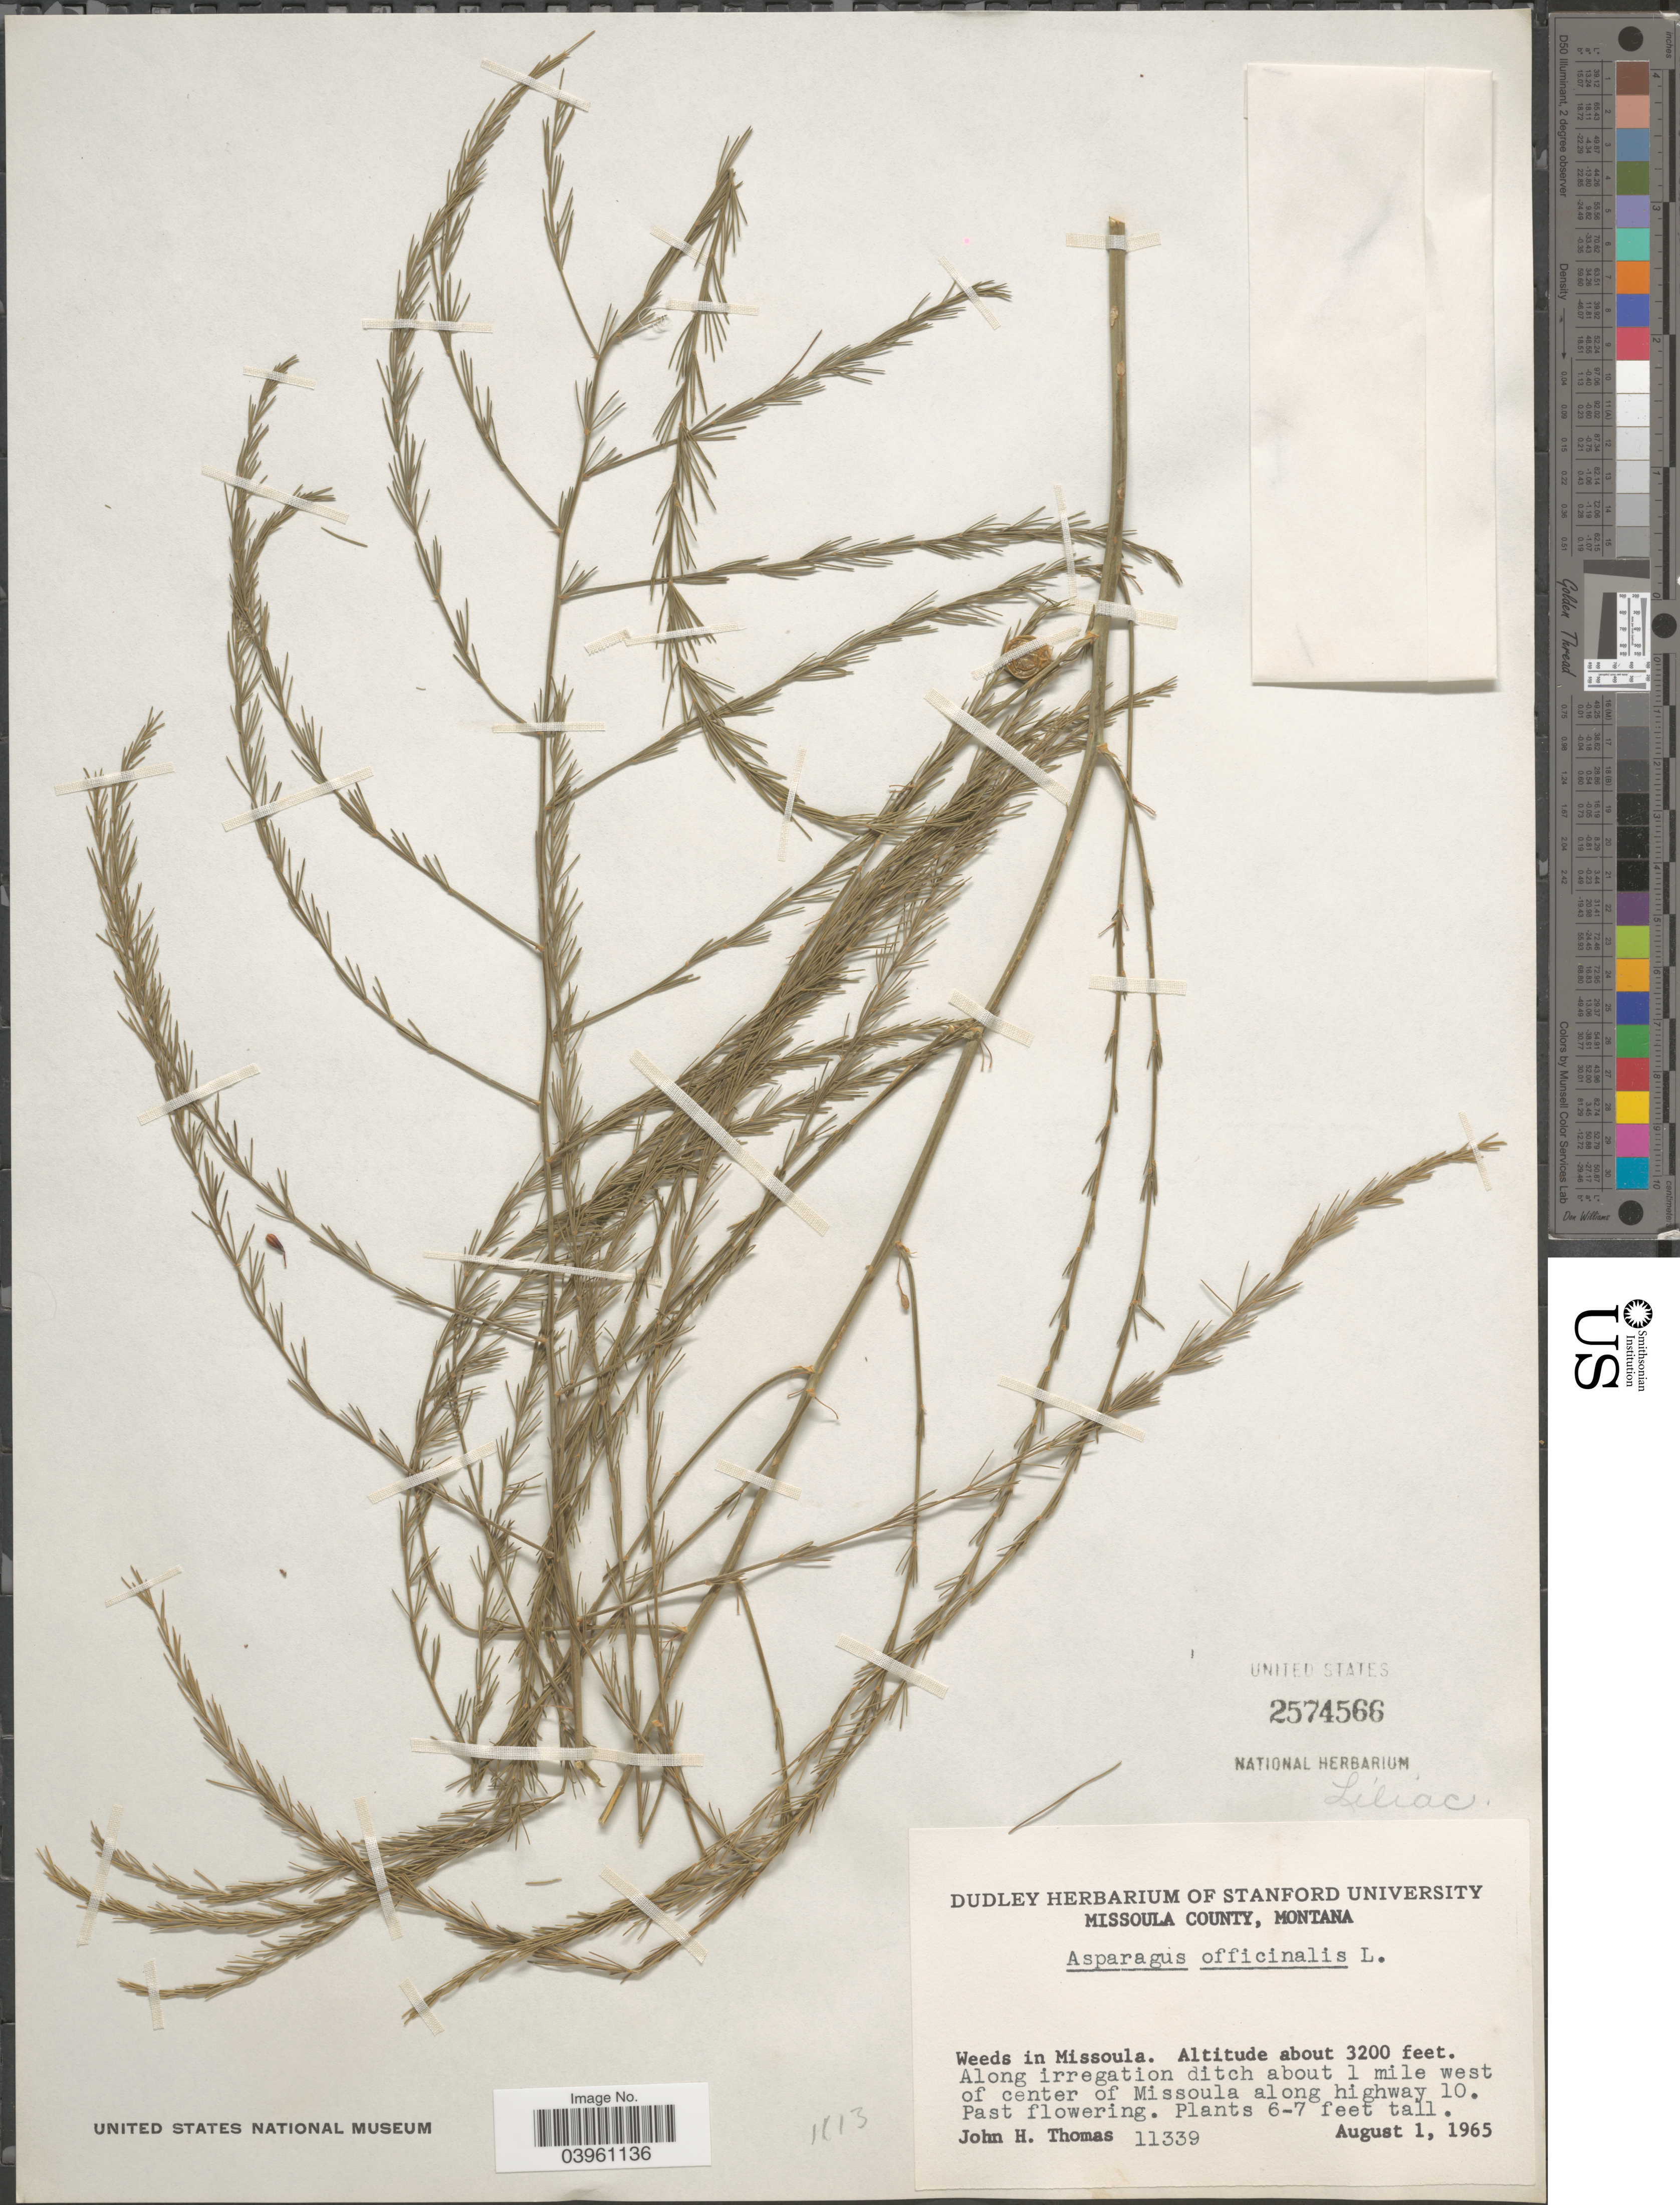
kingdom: Plantae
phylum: Tracheophyta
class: Liliopsida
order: Asparagales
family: Asparagaceae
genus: Asparagus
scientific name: Asparagus officinalis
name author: L.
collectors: J. H. Thomas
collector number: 11339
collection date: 1965-08-01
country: United States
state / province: Montana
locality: Missoula County. In Missoula. Along irregation ditch about 1 mile west of center of Missoula along highway 10.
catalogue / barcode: US 2574566